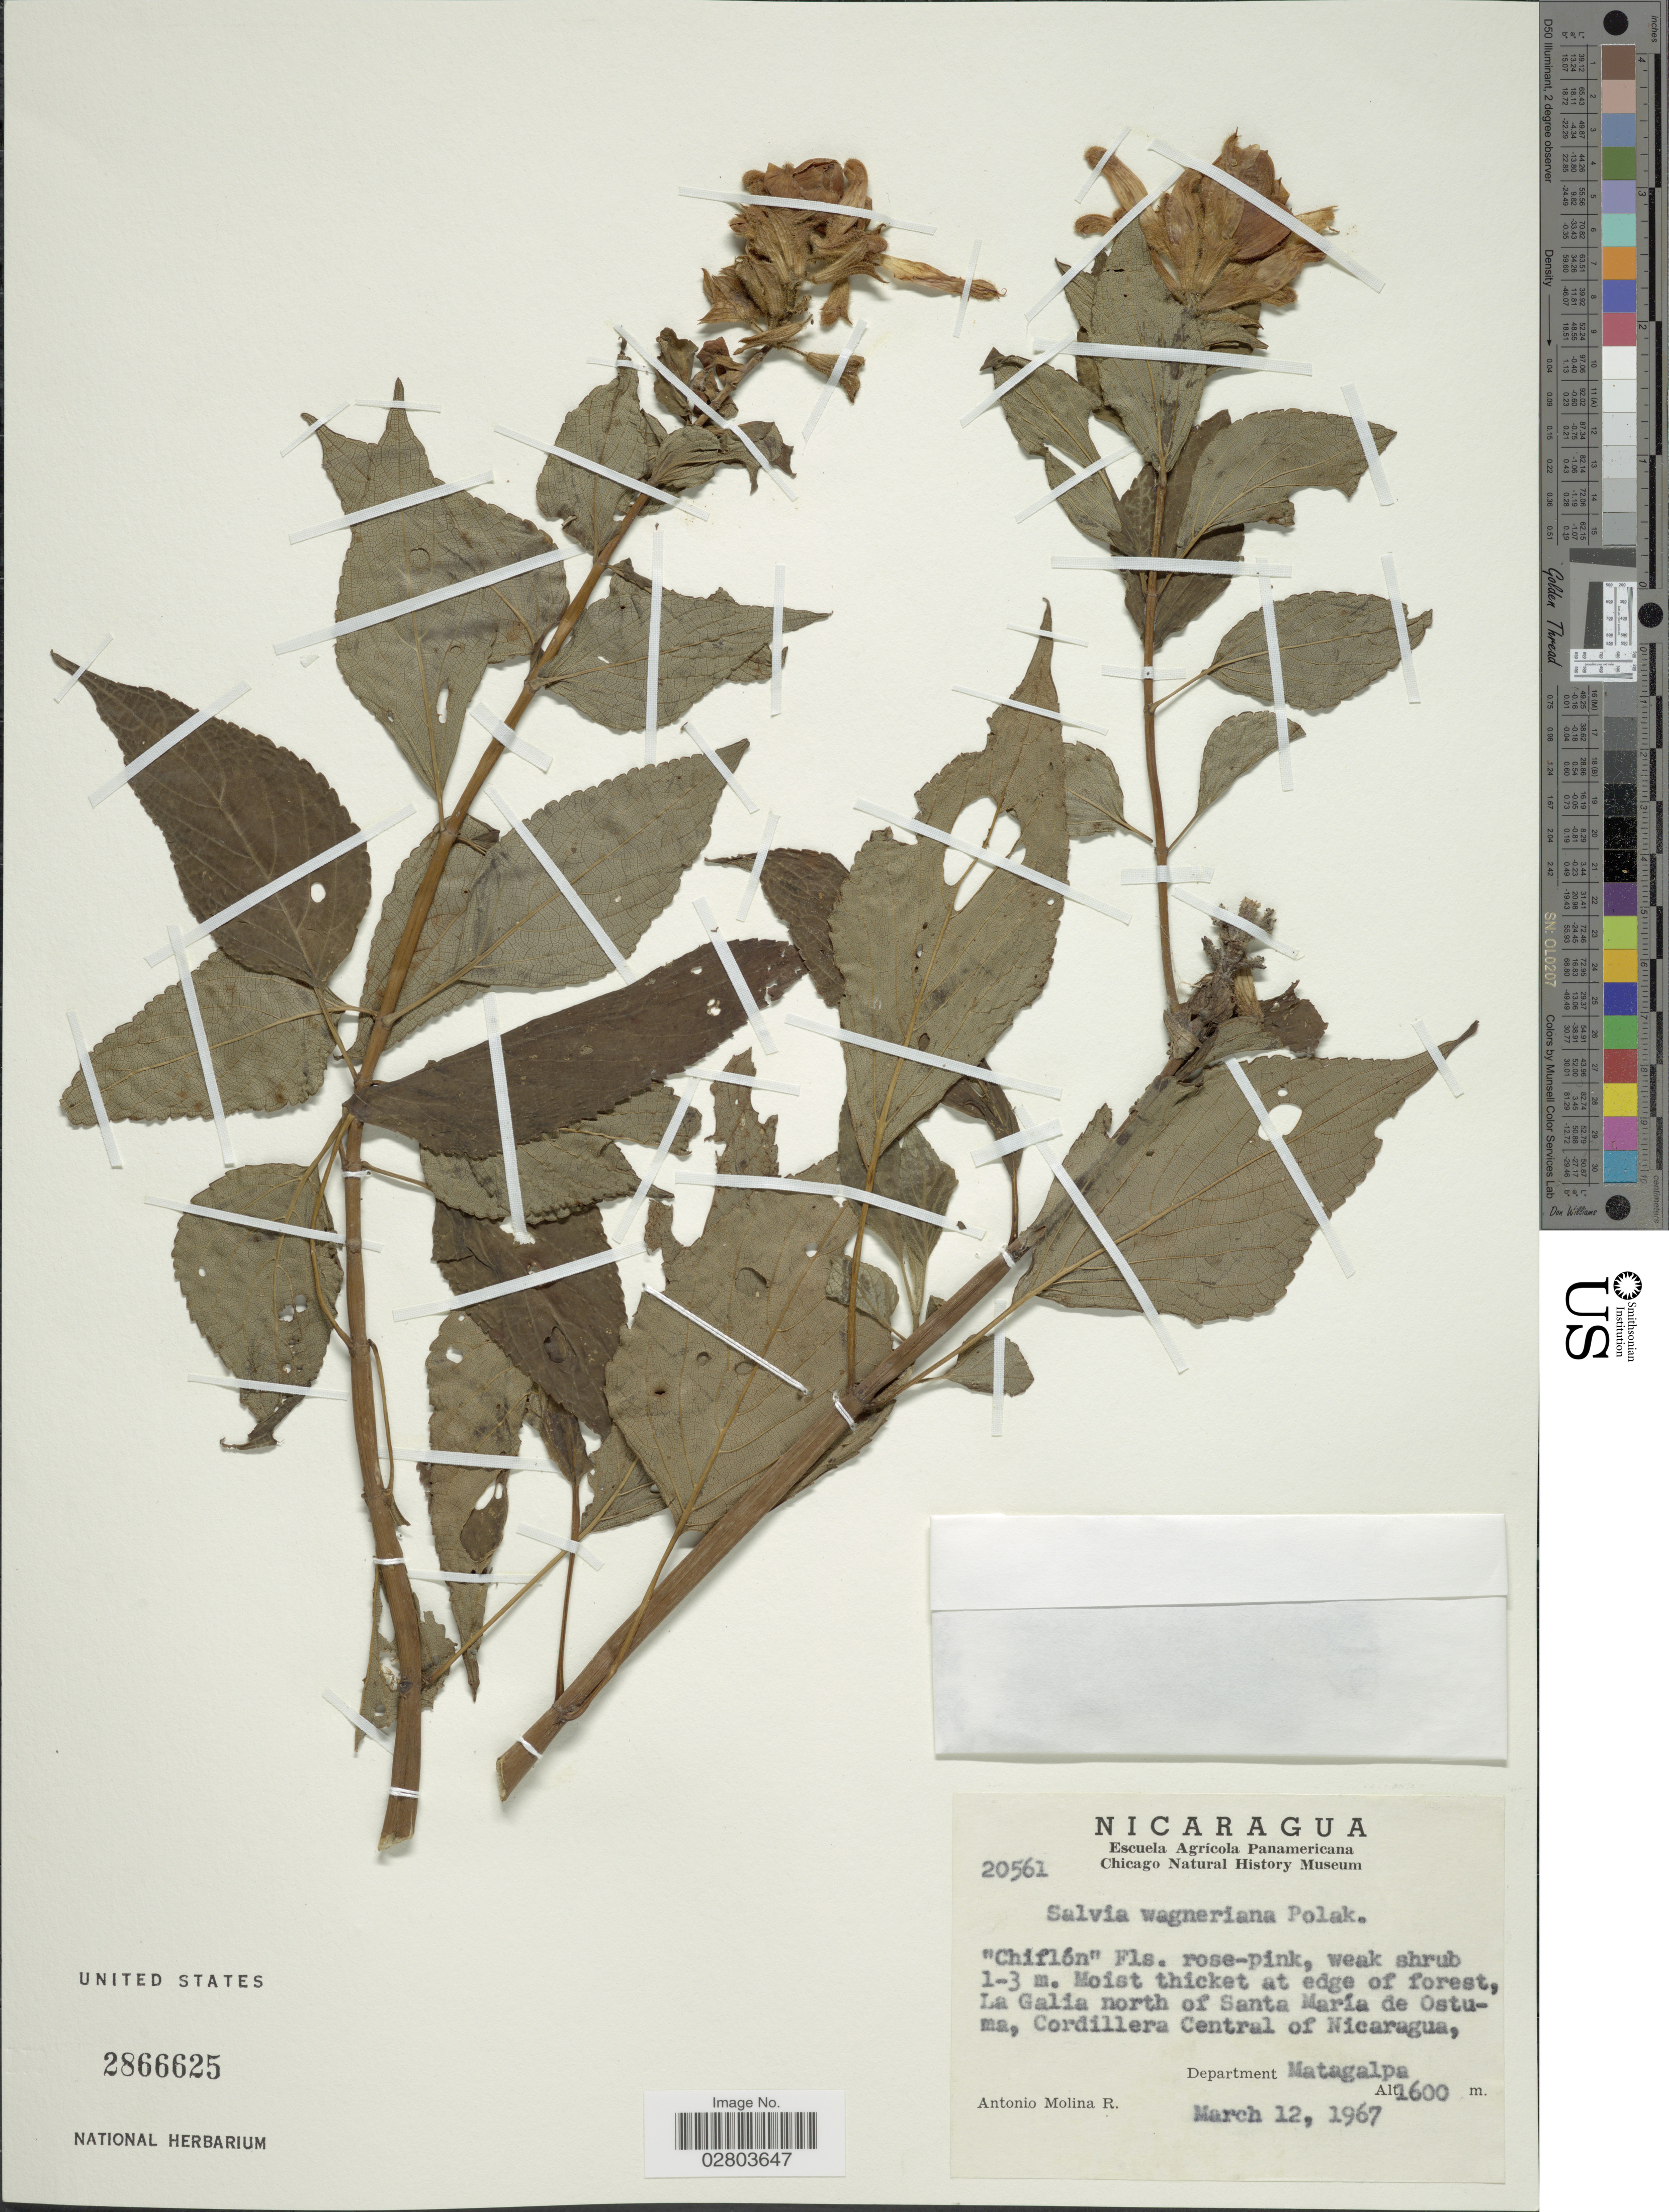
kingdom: Plantae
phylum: Tracheophyta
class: Magnoliopsida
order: Lamiales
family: Lamiaceae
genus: Salvia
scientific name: Salvia wagneriana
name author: Pol.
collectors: A. Molina R.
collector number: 20561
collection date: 1967-03-12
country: Nicaragua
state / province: Matagalpa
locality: La Galia north of Santa María de Ostuma, Cordillera Central of Nicaragua. Department Matagalpa.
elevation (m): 1600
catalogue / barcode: US 2866625